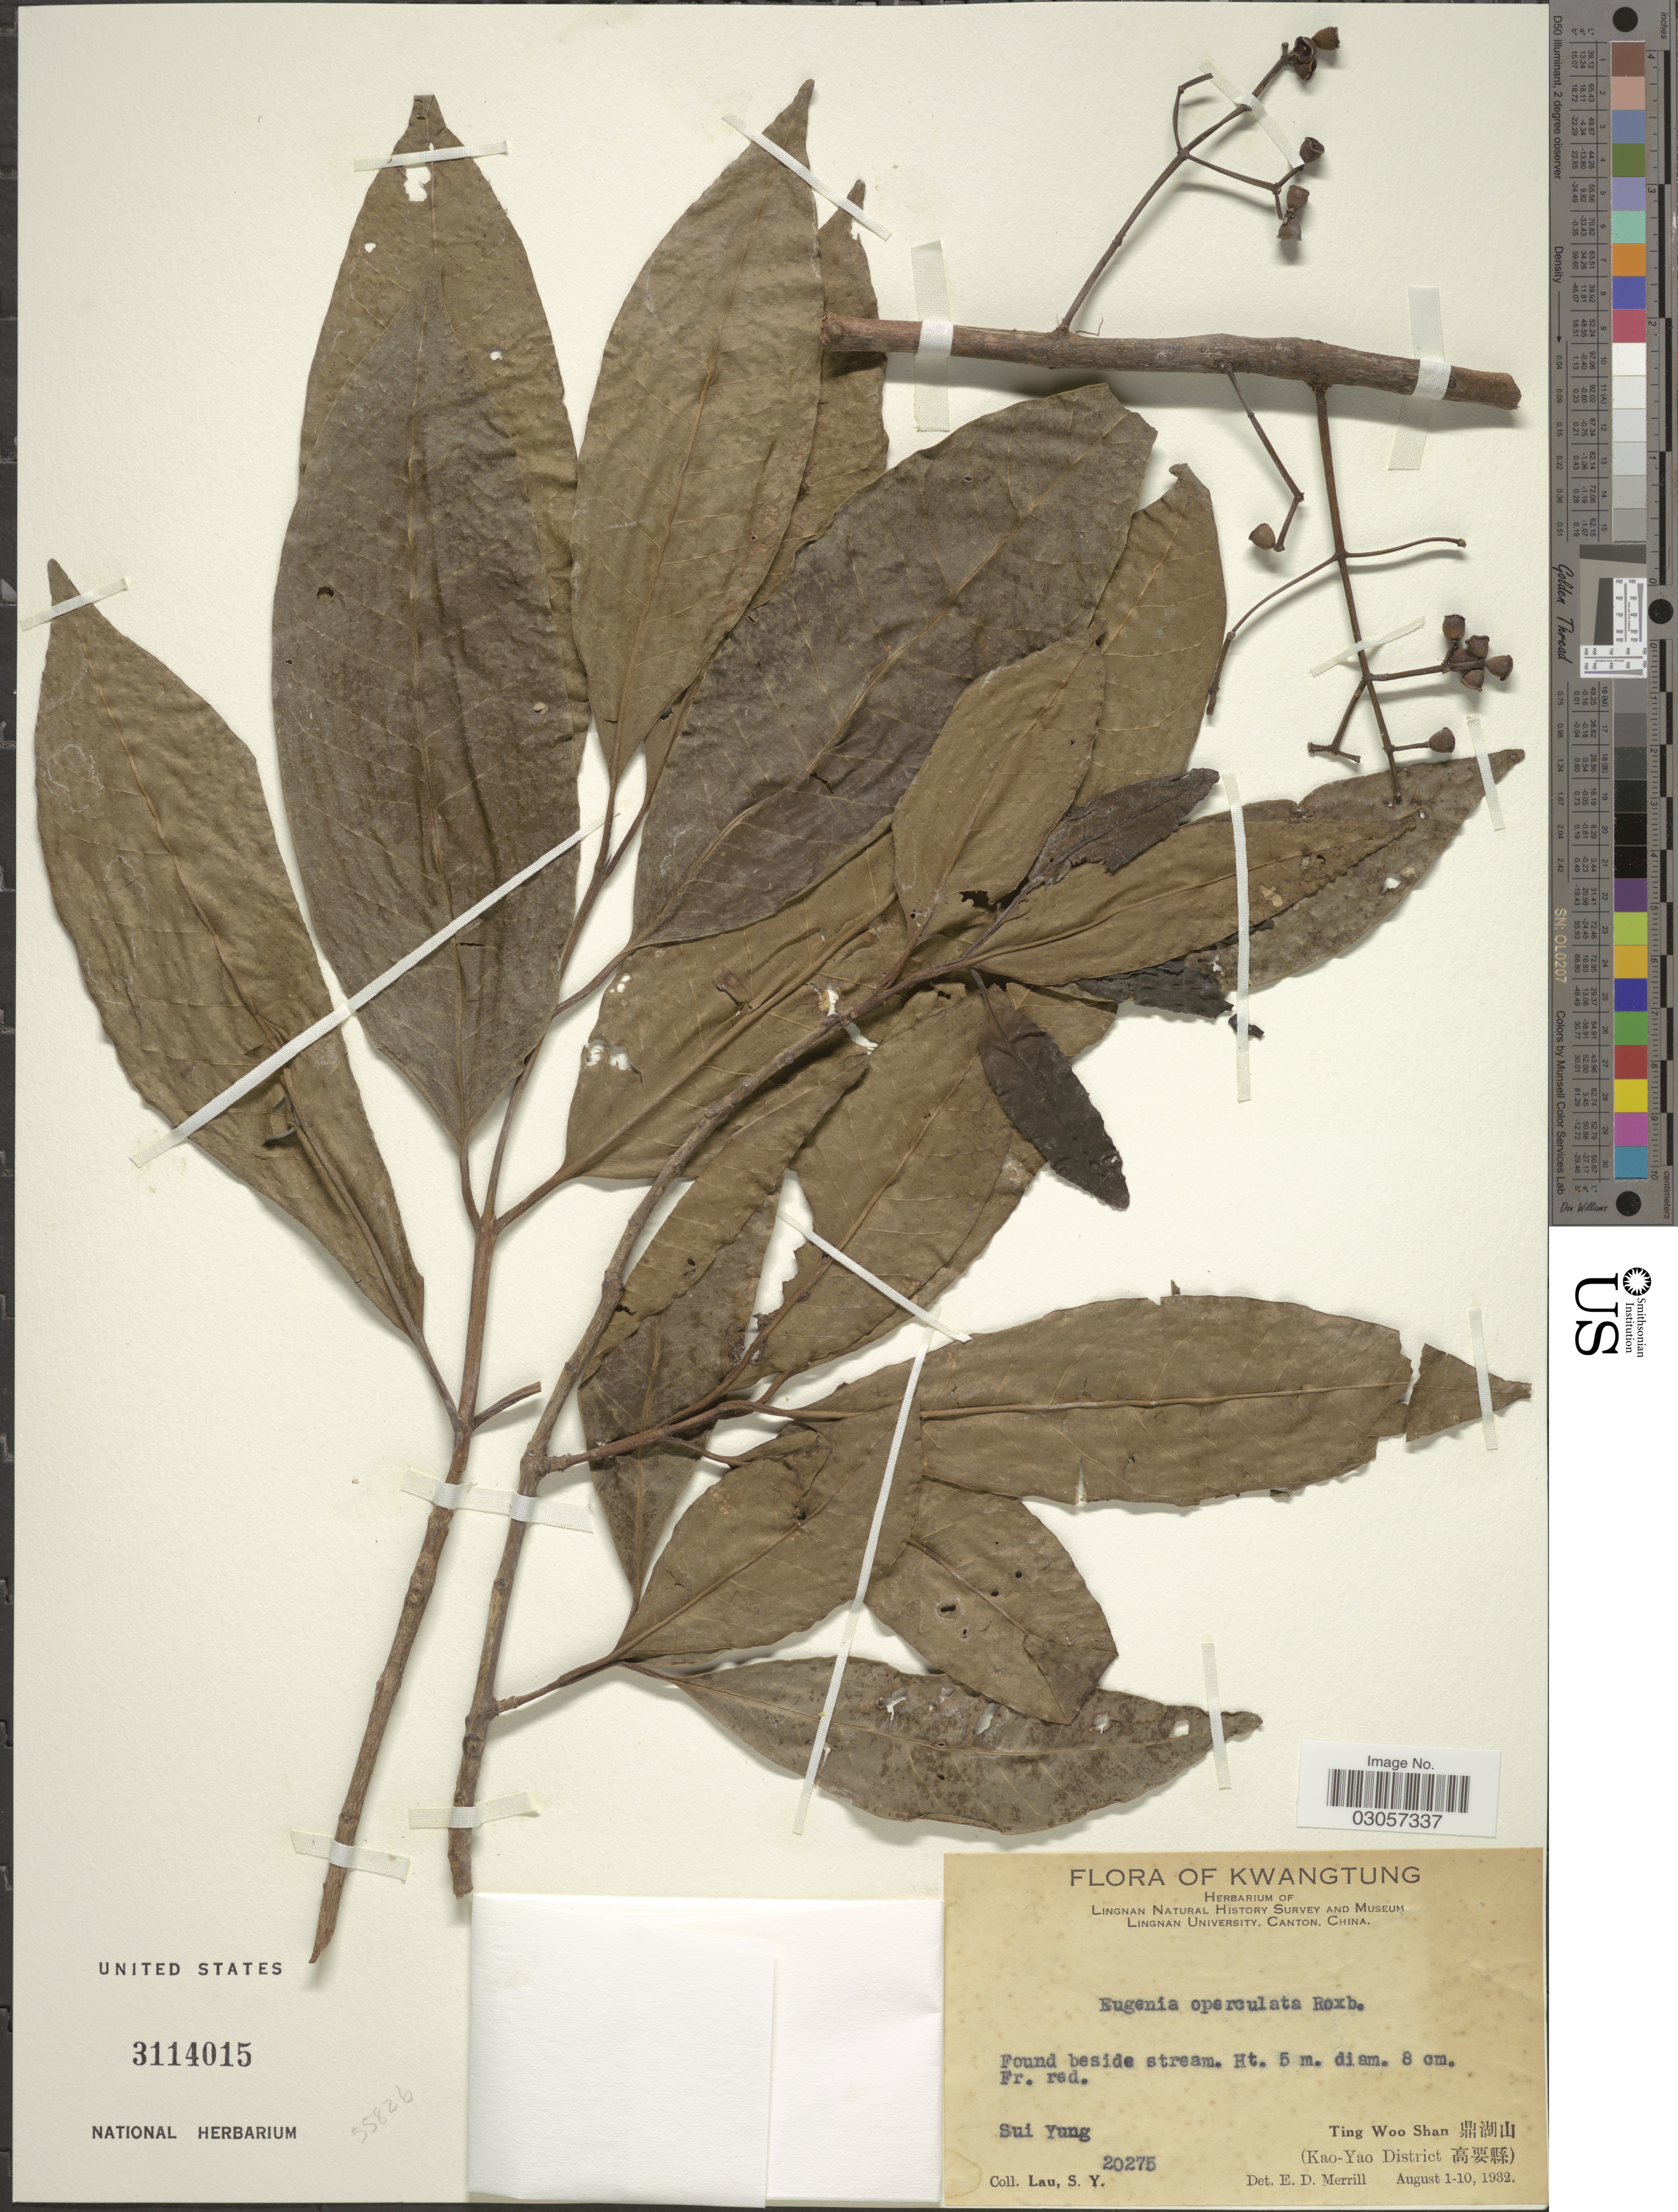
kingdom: Plantae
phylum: Tracheophyta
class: Magnoliopsida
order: Myrtales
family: Myrtaceae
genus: Syzygium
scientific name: Syzygium nervosum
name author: DC.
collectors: S. Y. Lau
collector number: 20275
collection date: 1932-08-01/1932-08-10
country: China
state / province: Guangdong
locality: Kwangtung, Ting Woo Shan (Kao-Yao District), Sui Yung.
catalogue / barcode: US 3114015